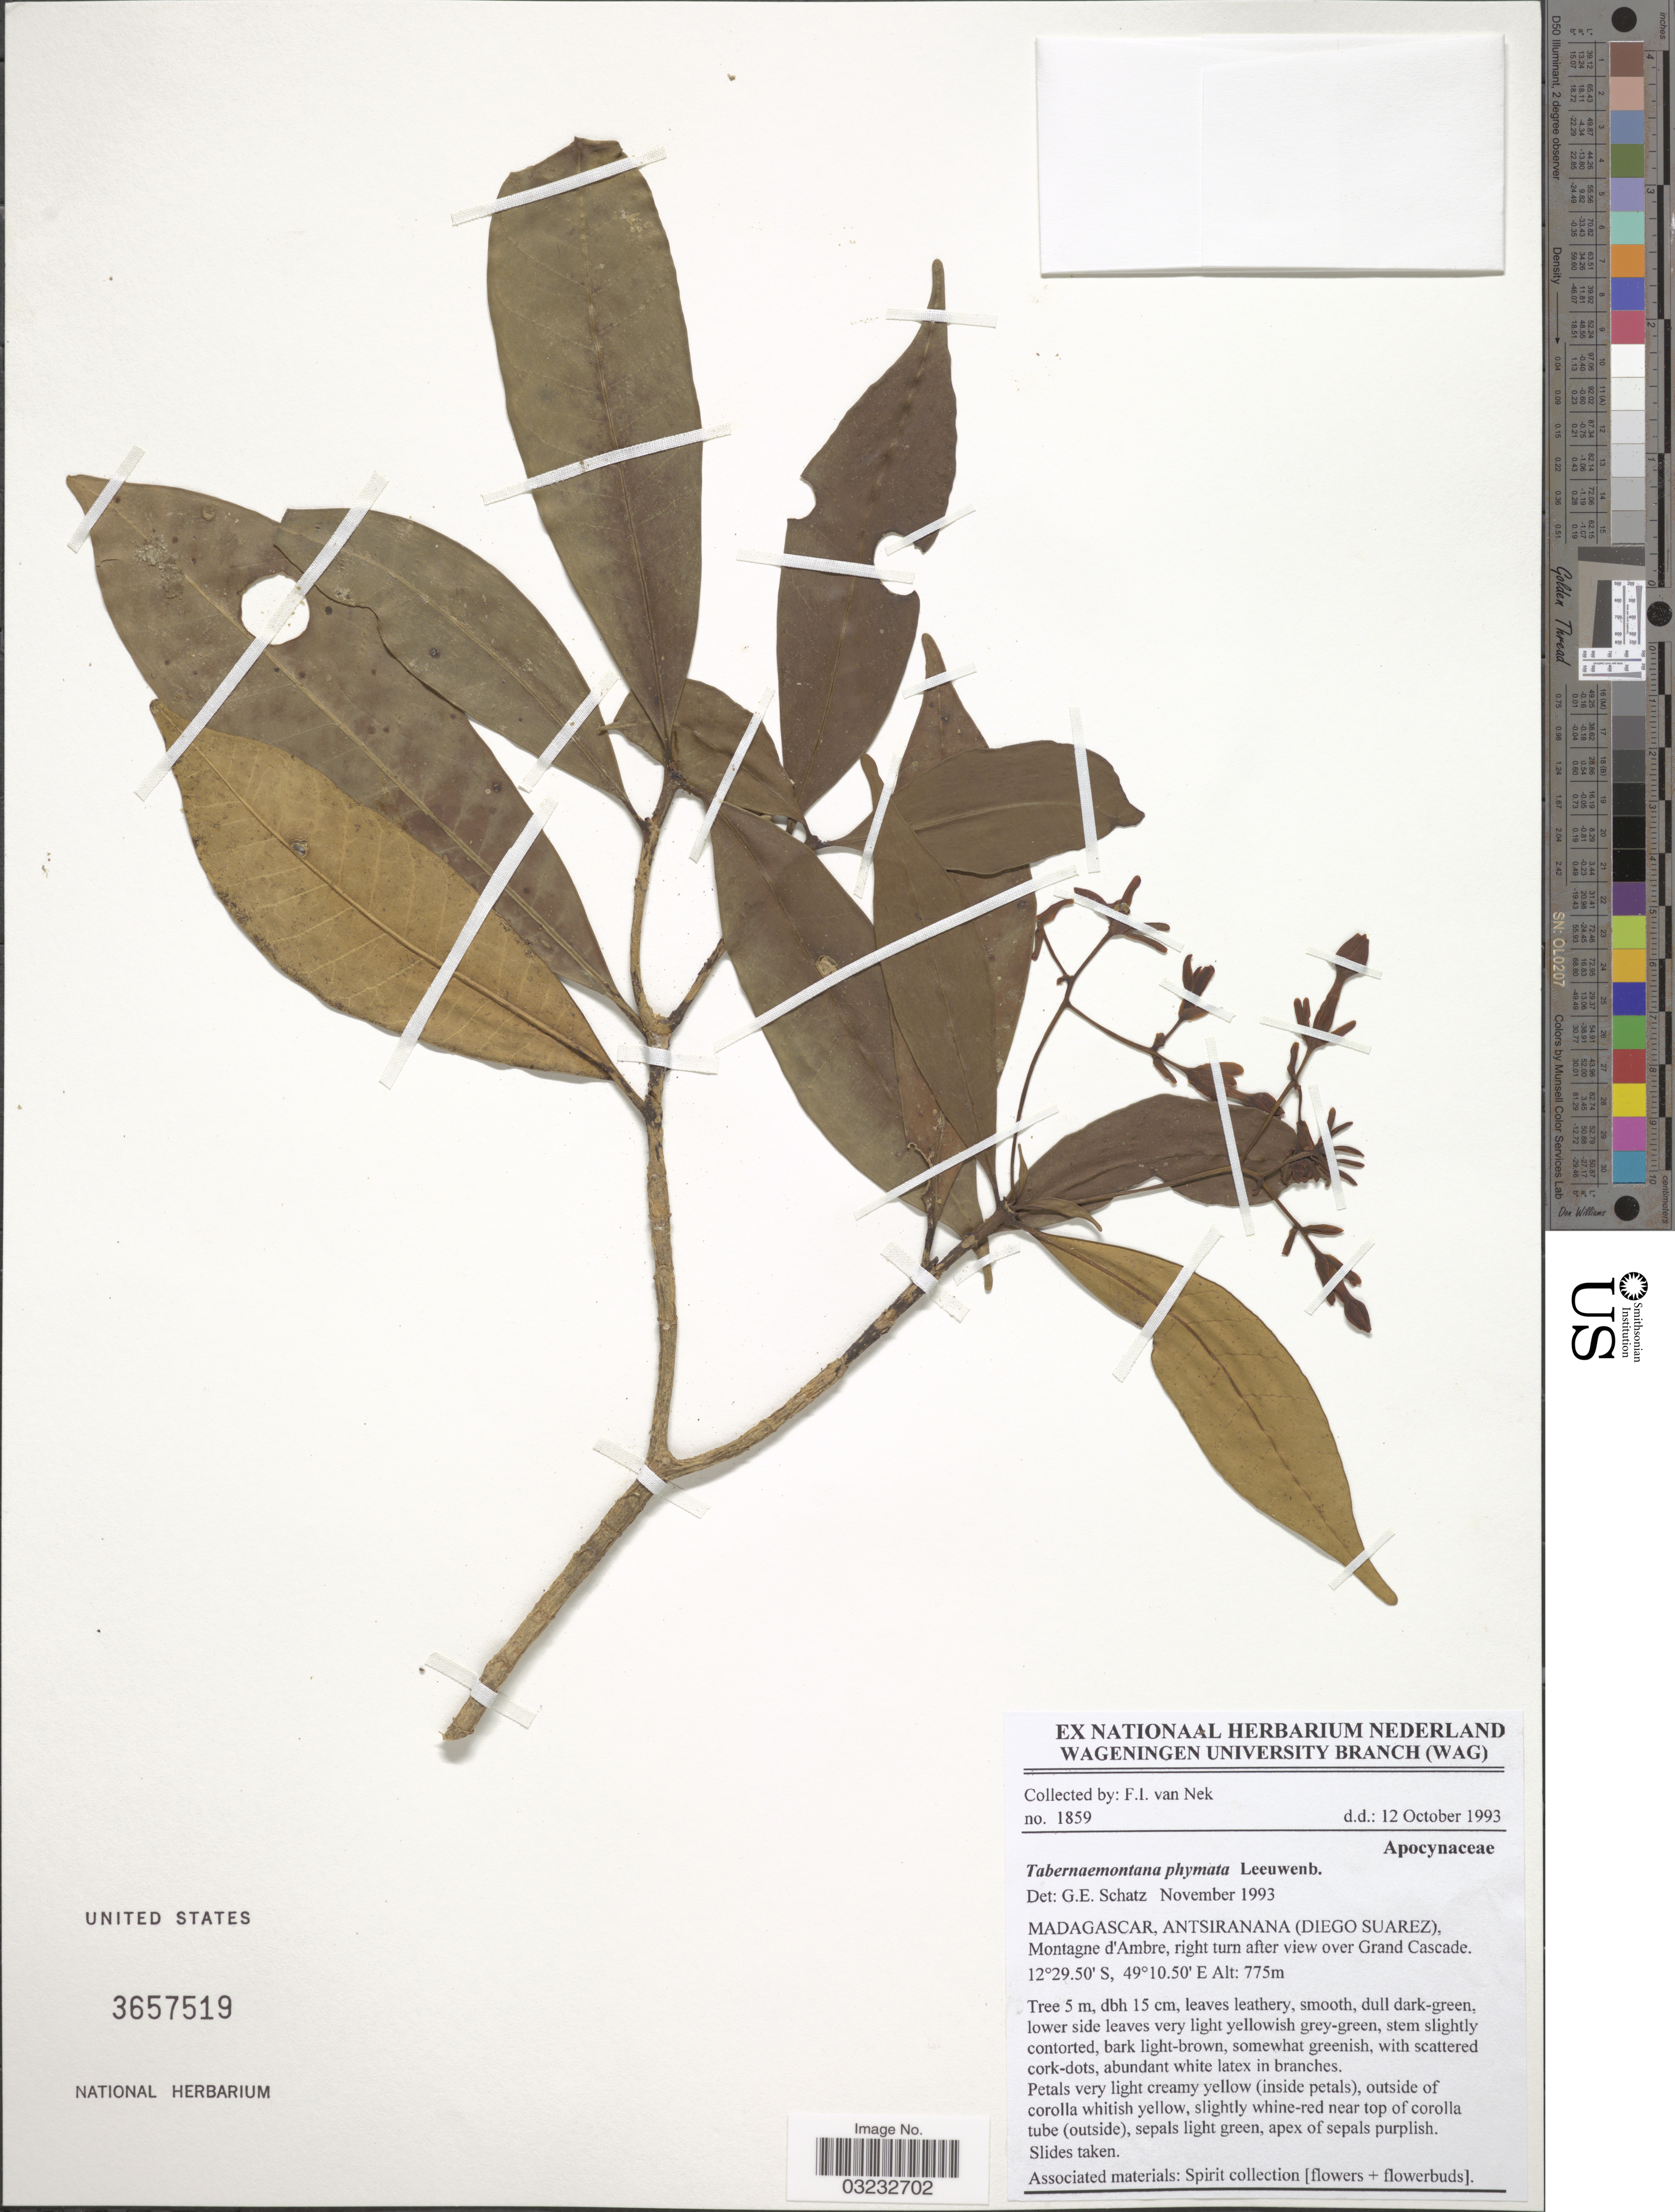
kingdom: Plantae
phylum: Tracheophyta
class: Magnoliopsida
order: Gentianales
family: Apocynaceae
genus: Tabernaemontana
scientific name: Tabernaemontana phymata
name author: Leeuwenb.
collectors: F. van Nek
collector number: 1859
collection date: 1993-10-12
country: Madagascar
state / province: Diana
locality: (Diego Suarez), Montagne d'Ambre, right turn after view over Grand Cascade.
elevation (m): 775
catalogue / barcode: US 3657519